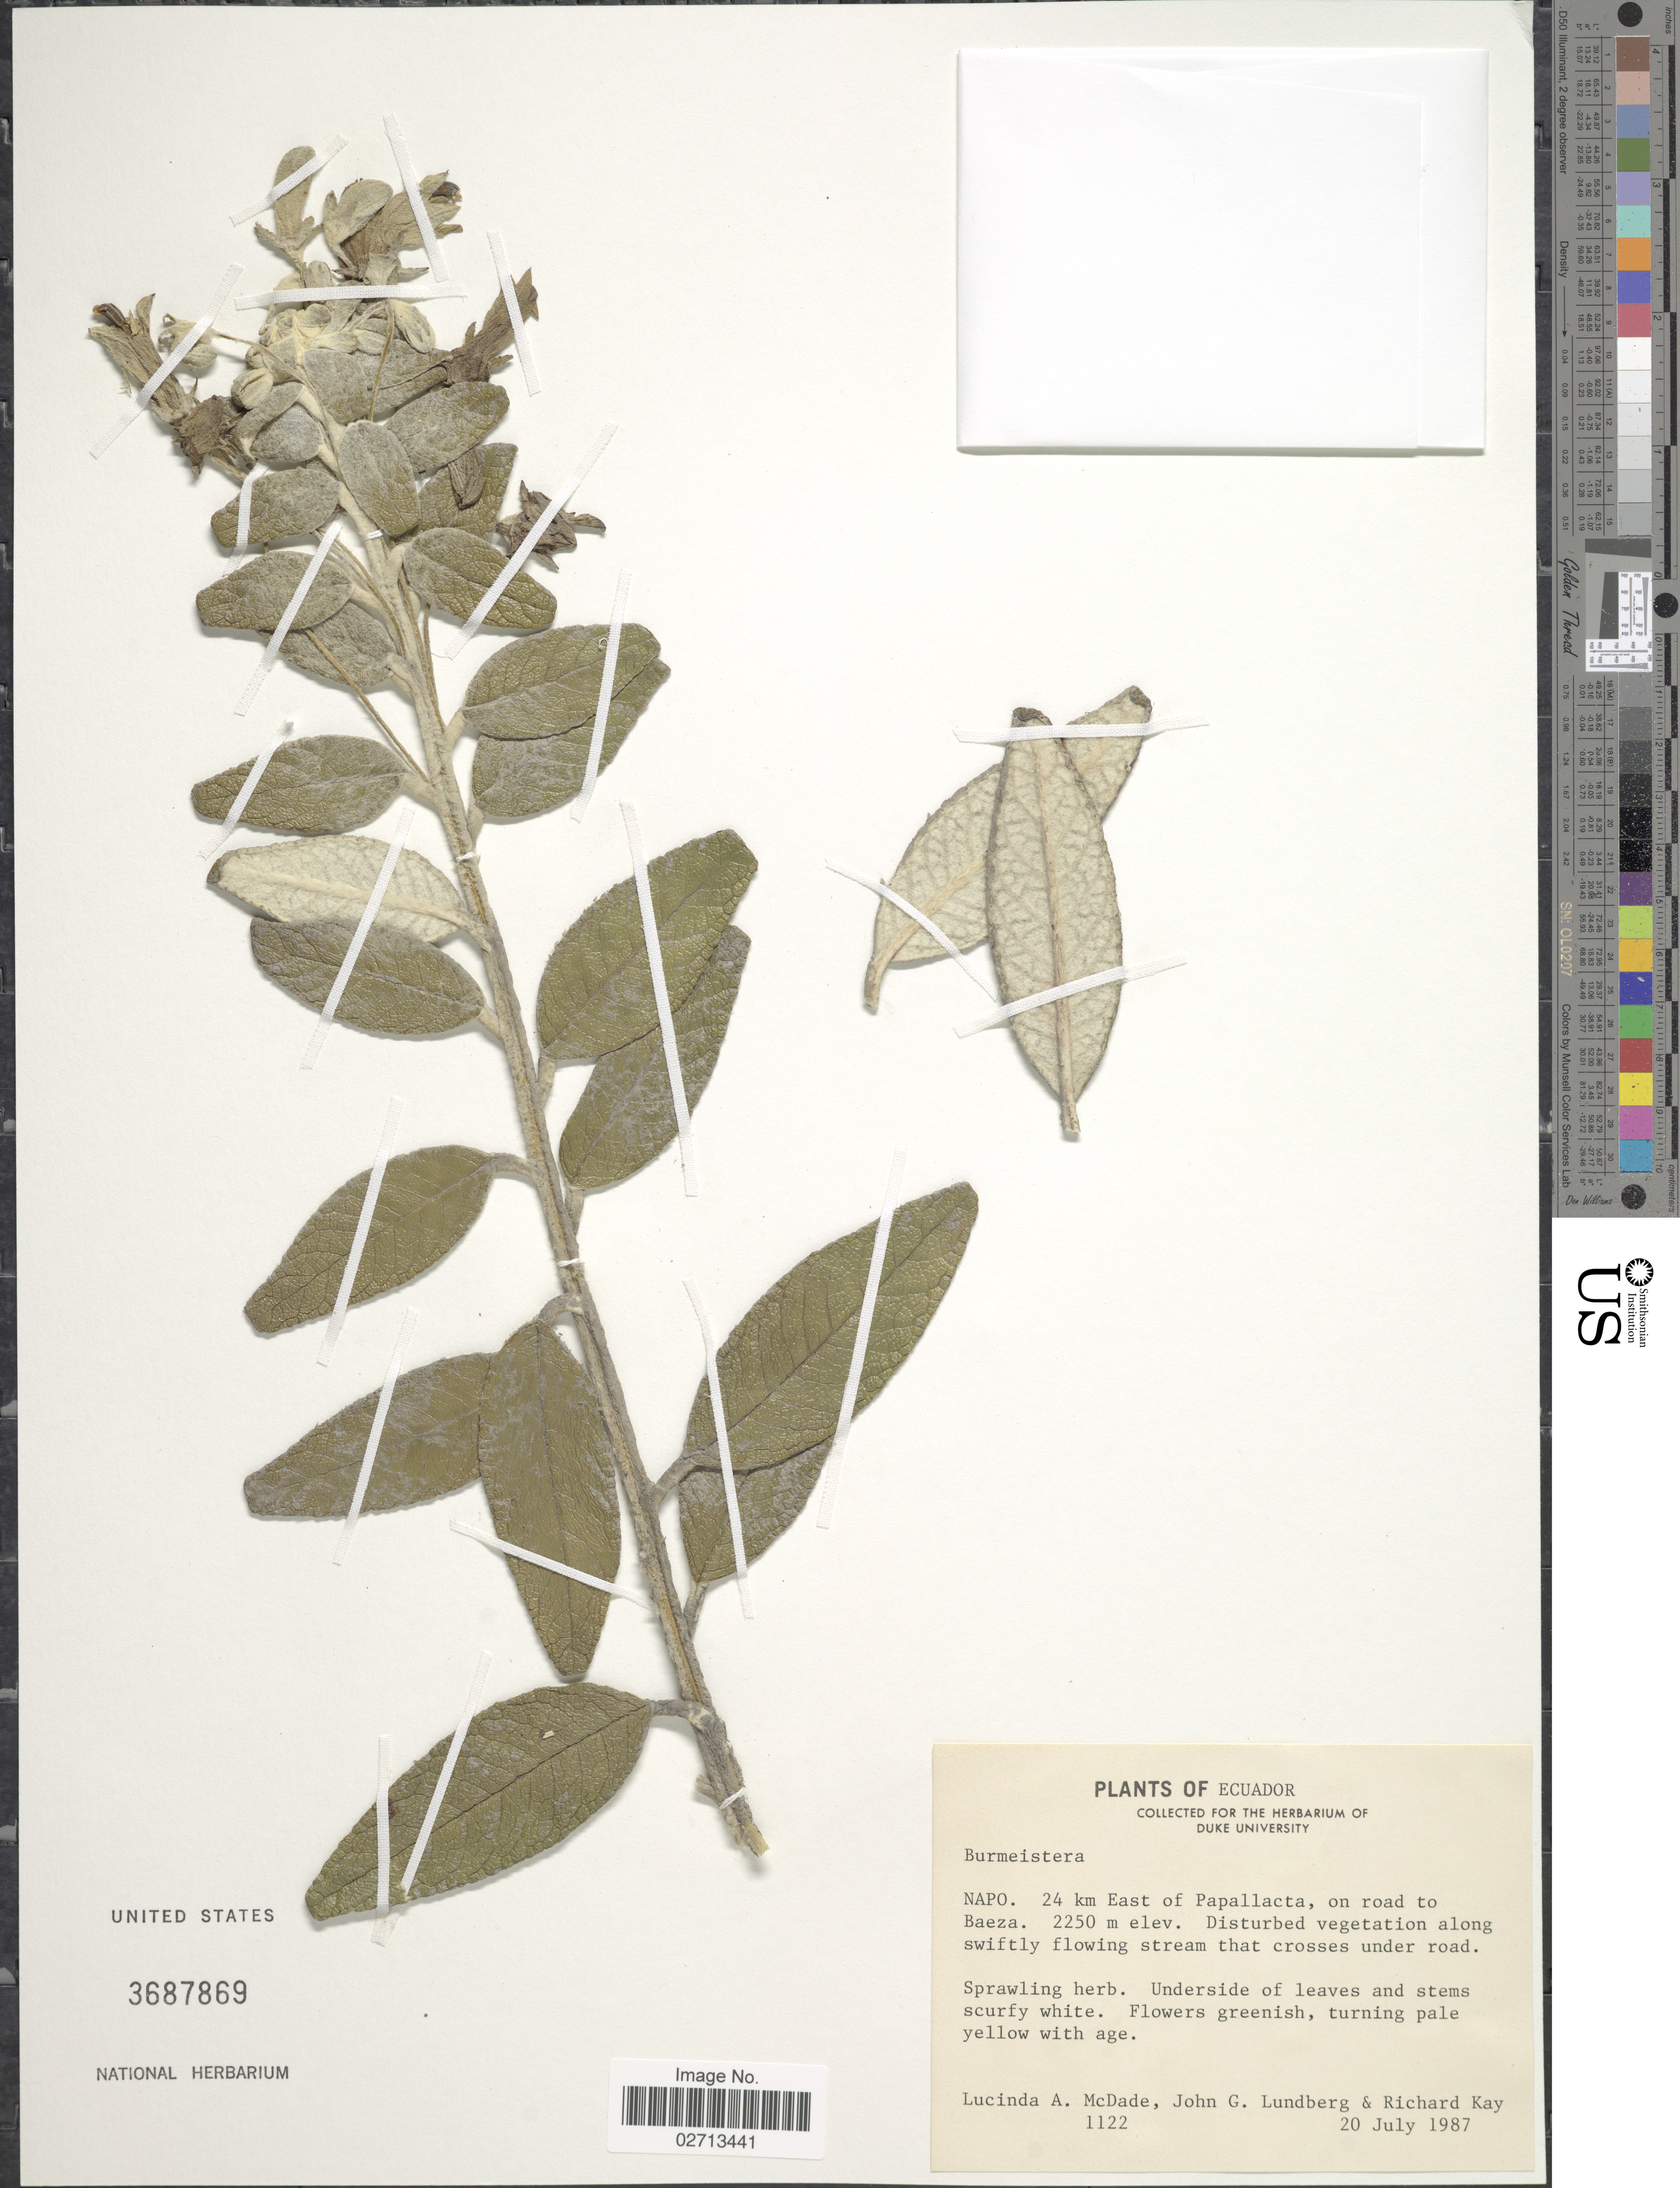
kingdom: Plantae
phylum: Tracheophyta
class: Magnoliopsida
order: Asterales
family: Campanulaceae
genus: Siphocampylus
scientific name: Siphocampylus affinis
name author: (Mirb.) McVaugh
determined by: Lagomarsino, L. P.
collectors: L. McDade, J. Lundberg & R. Kay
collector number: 1122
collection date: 1987-07-20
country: Ecuador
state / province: Napo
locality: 24 km East of Papallacta, on road to Baeza.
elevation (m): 2250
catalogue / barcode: US 3687869